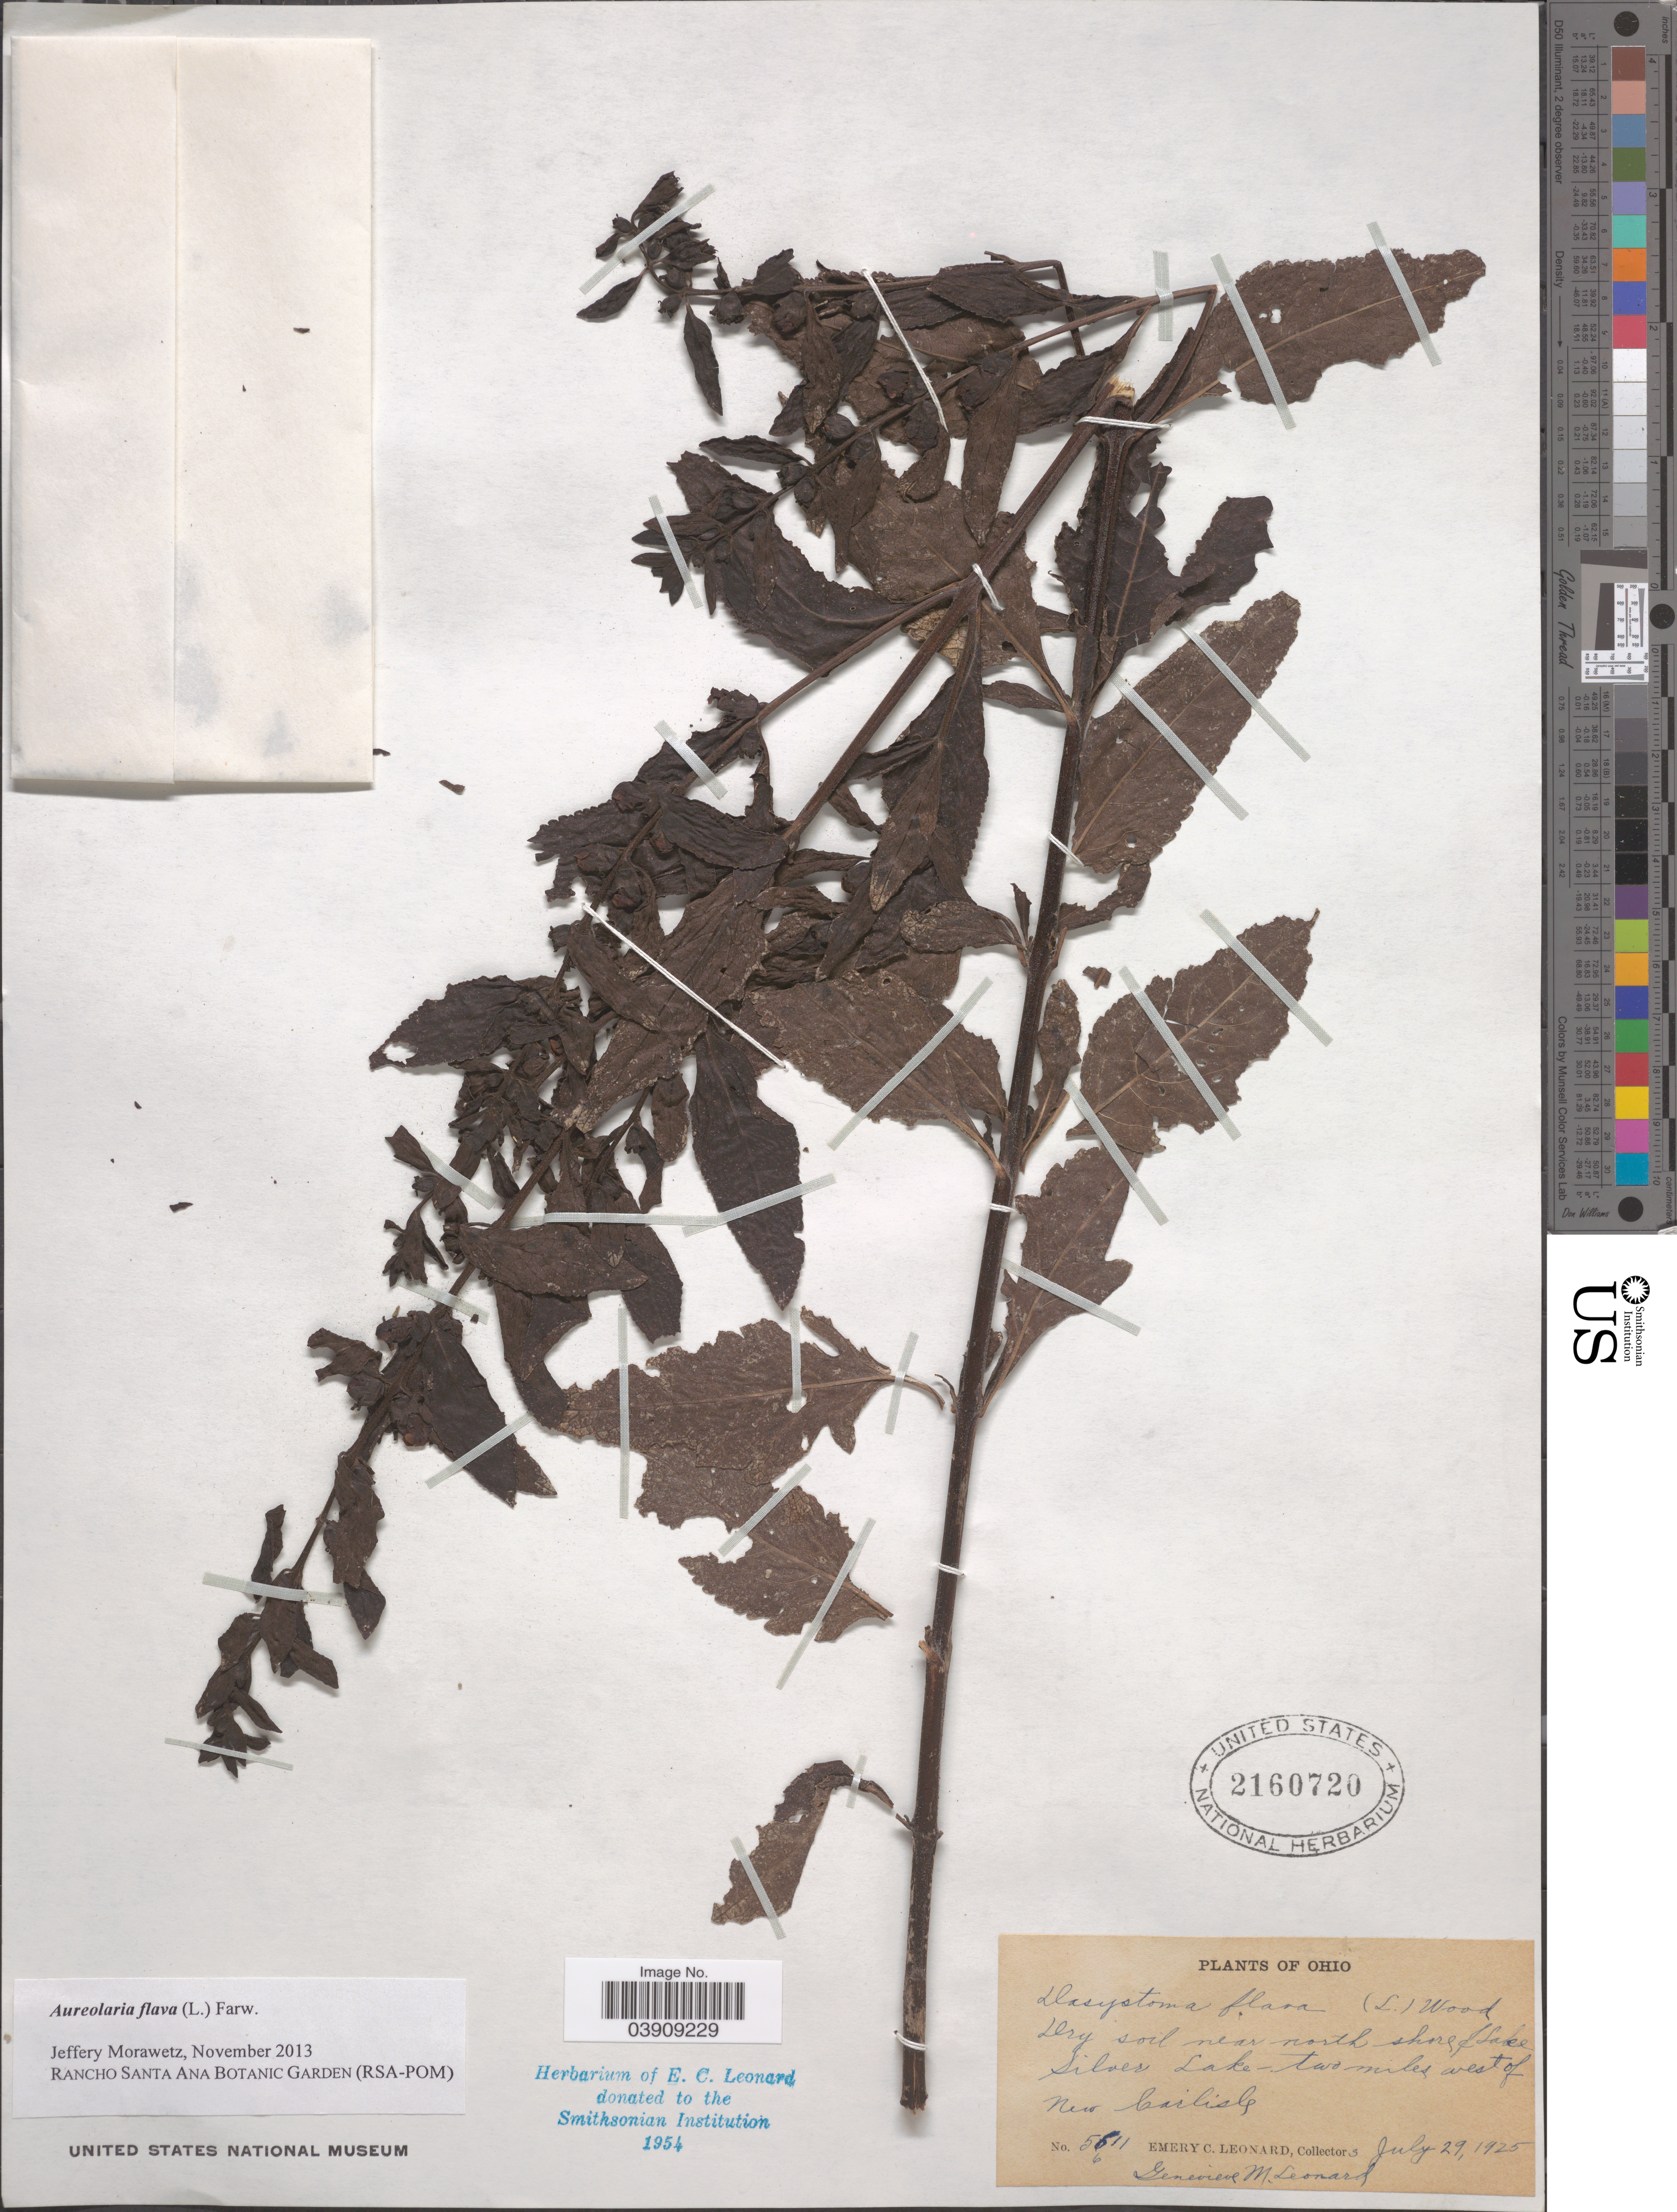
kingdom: Plantae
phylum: Tracheophyta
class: Magnoliopsida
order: Lamiales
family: Orobanchaceae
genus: Aureolaria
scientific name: Aureolaria flava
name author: (L.) Farw.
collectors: E. C. Leonard & G. M. Leonard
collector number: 5611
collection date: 1925-07-29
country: United States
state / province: Ohio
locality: Near north shore of Lake. Silver Lake - two miles west of new Carlisle.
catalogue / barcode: US 2160720